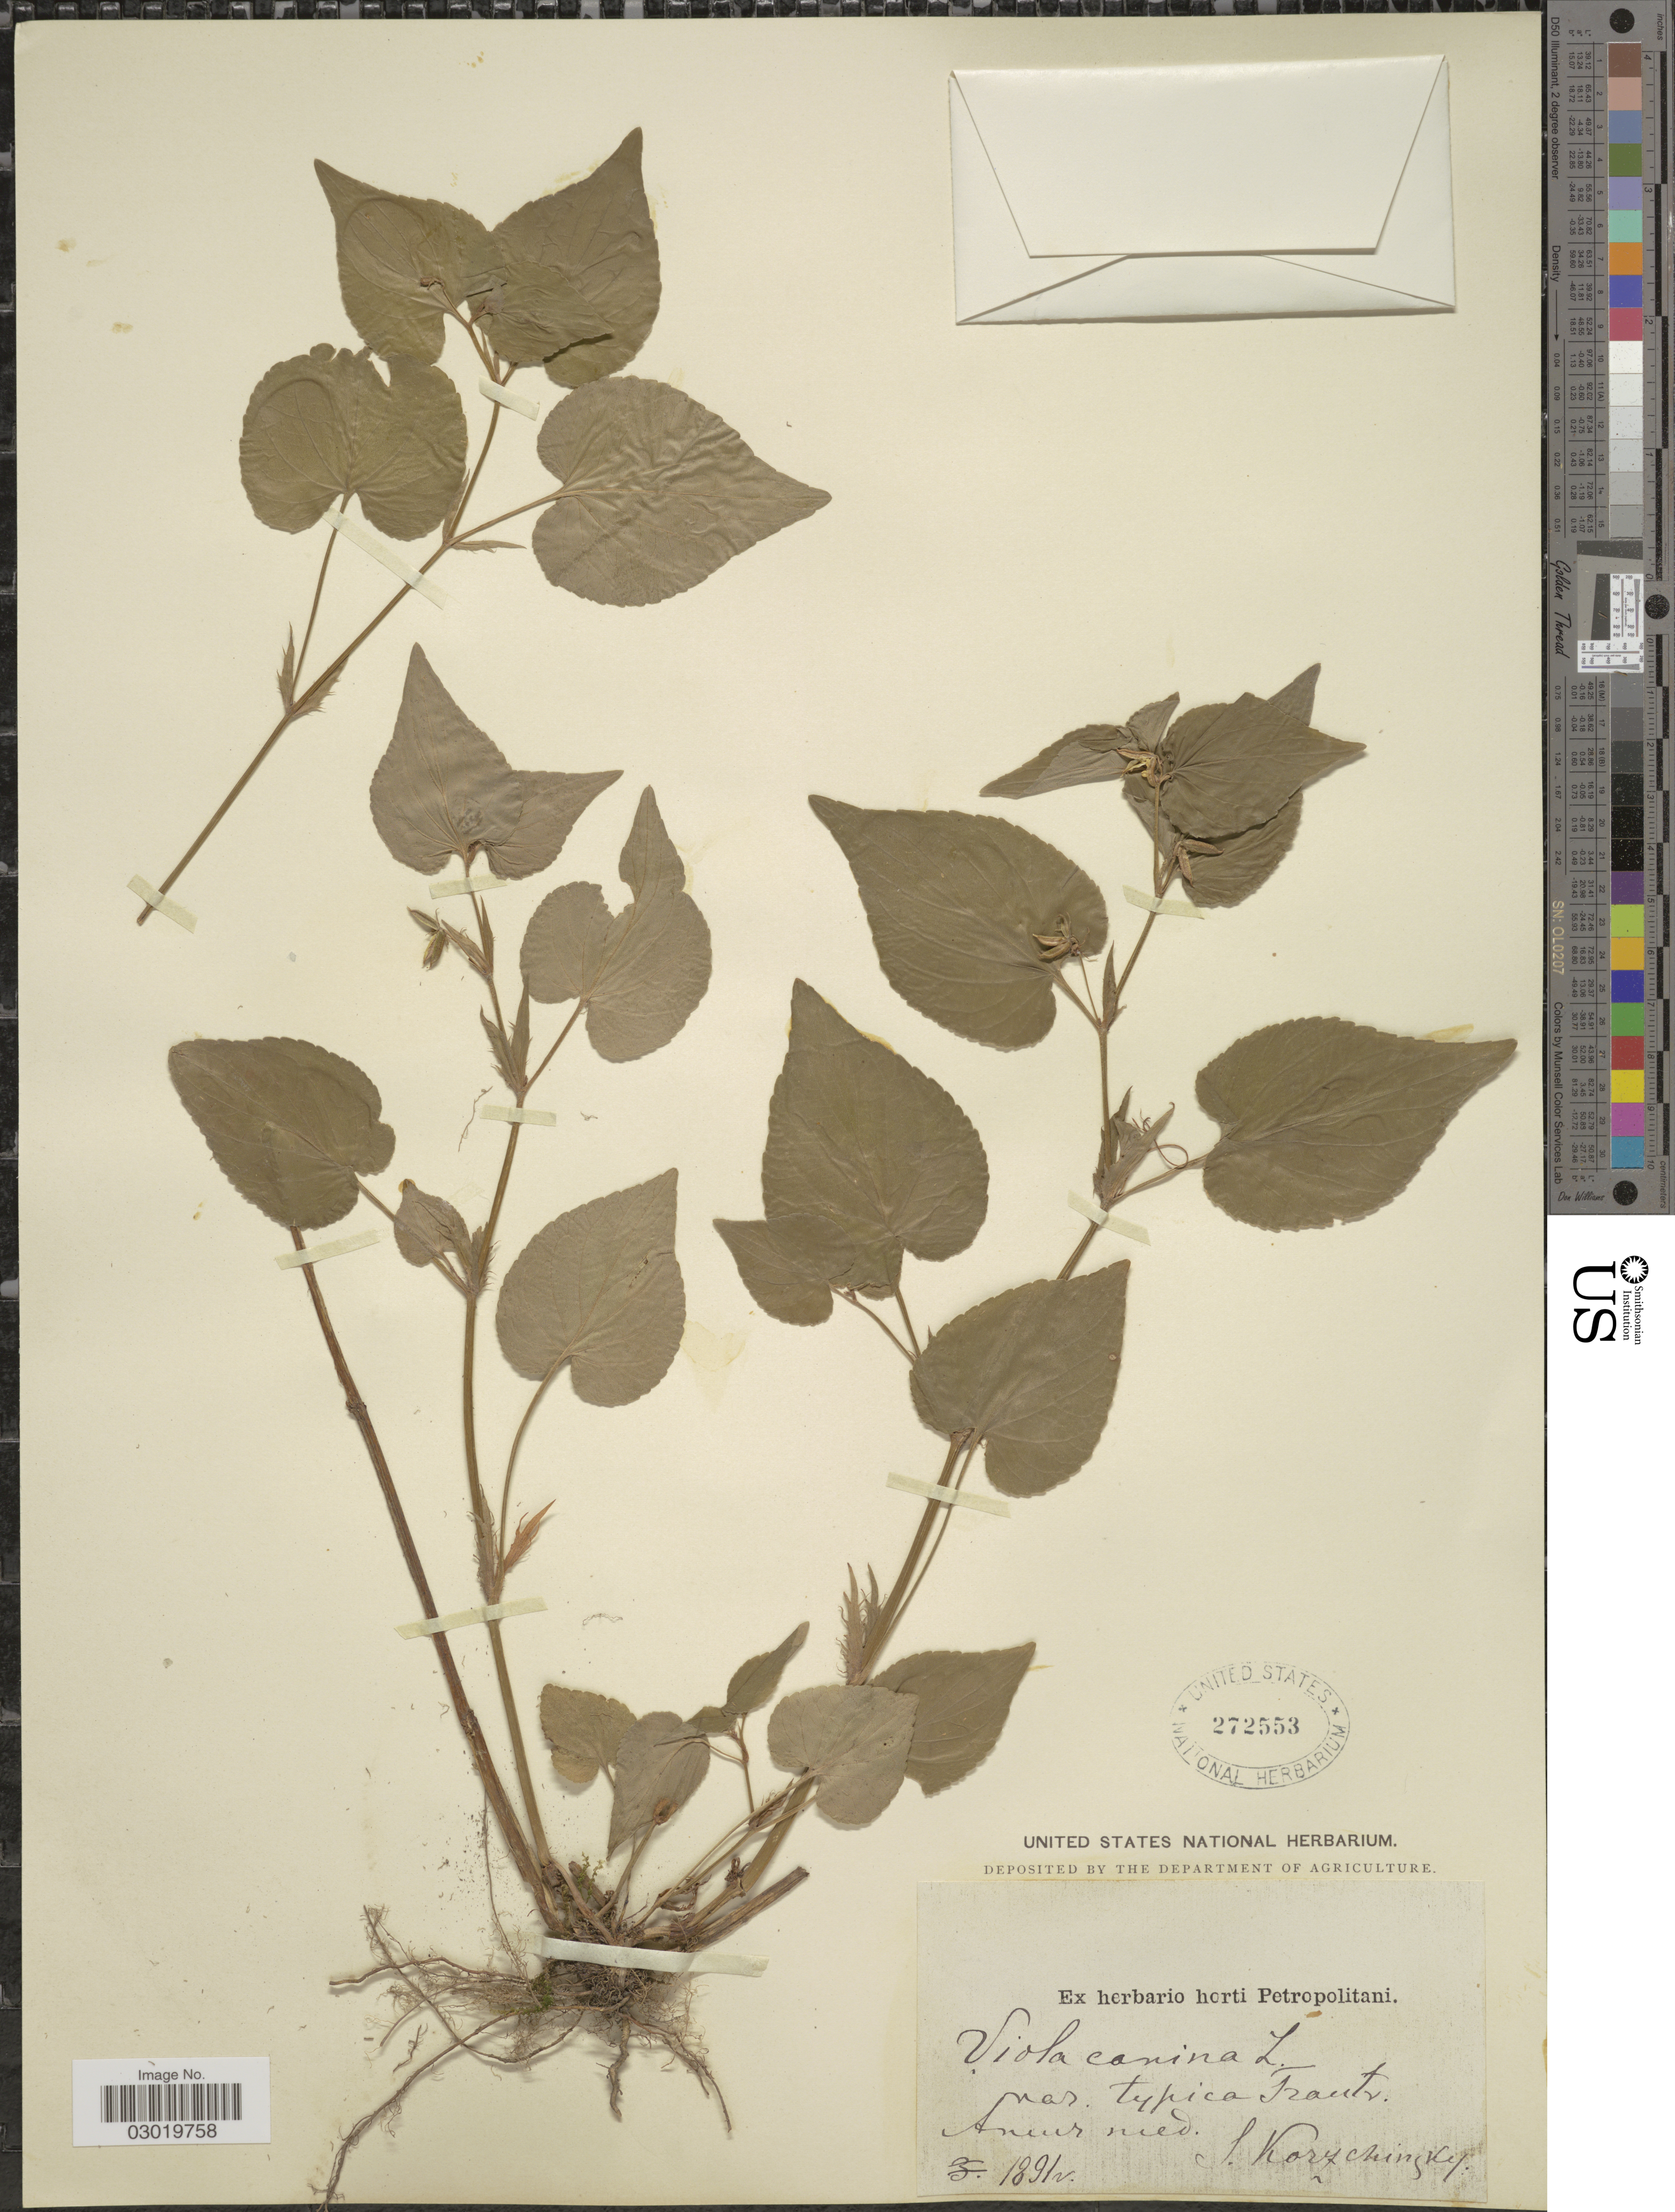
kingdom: Plantae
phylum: Tracheophyta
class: Magnoliopsida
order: Malpighiales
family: Violaceae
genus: Viola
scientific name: Viola canina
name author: L.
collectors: S. Korzchinsky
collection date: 1891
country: Russian Federation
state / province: Amur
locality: Amur med.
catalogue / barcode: US 272553